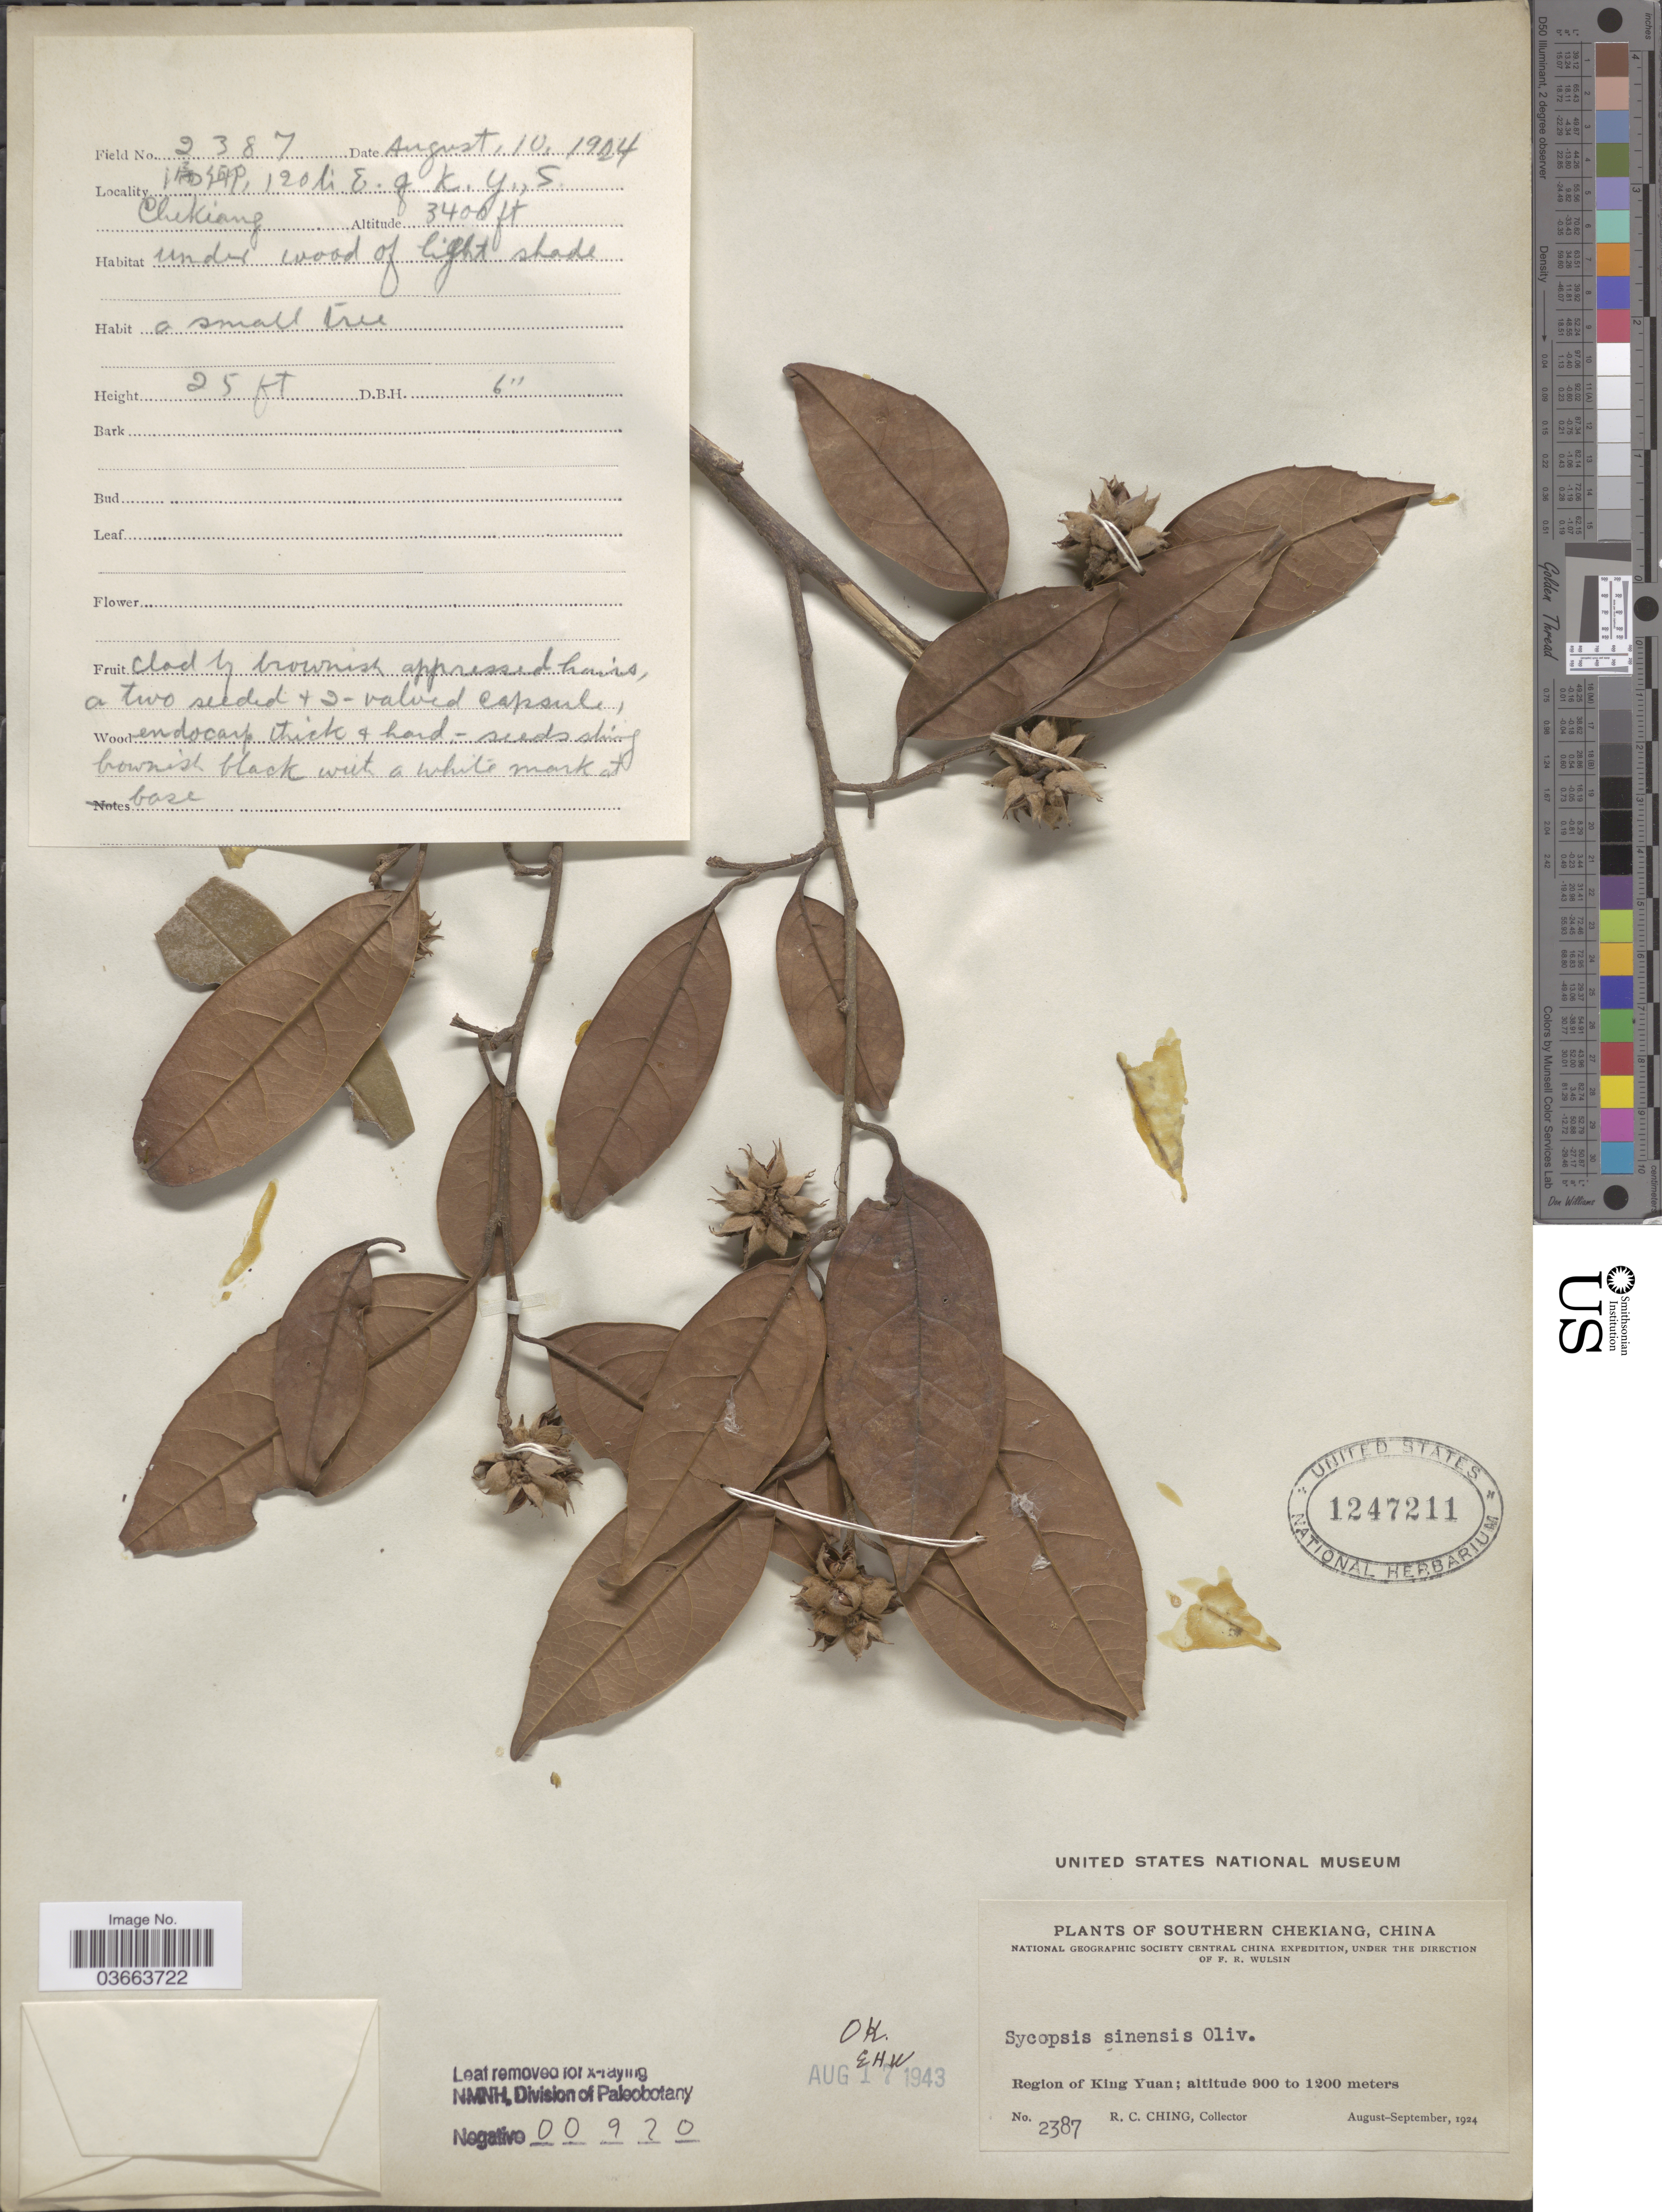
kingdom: Plantae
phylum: Tracheophyta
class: Magnoliopsida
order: Saxifragales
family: Hamamelidaceae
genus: Sycopsis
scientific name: Sycopsis sinensis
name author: Oliv.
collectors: R. C. Ching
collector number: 2387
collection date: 1924-08-10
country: China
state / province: Zhejiang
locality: X, 120 li E of K.Y., S Chekiang. Southern Chekiang. Region of King Yuan.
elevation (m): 1036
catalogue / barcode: US 1247211